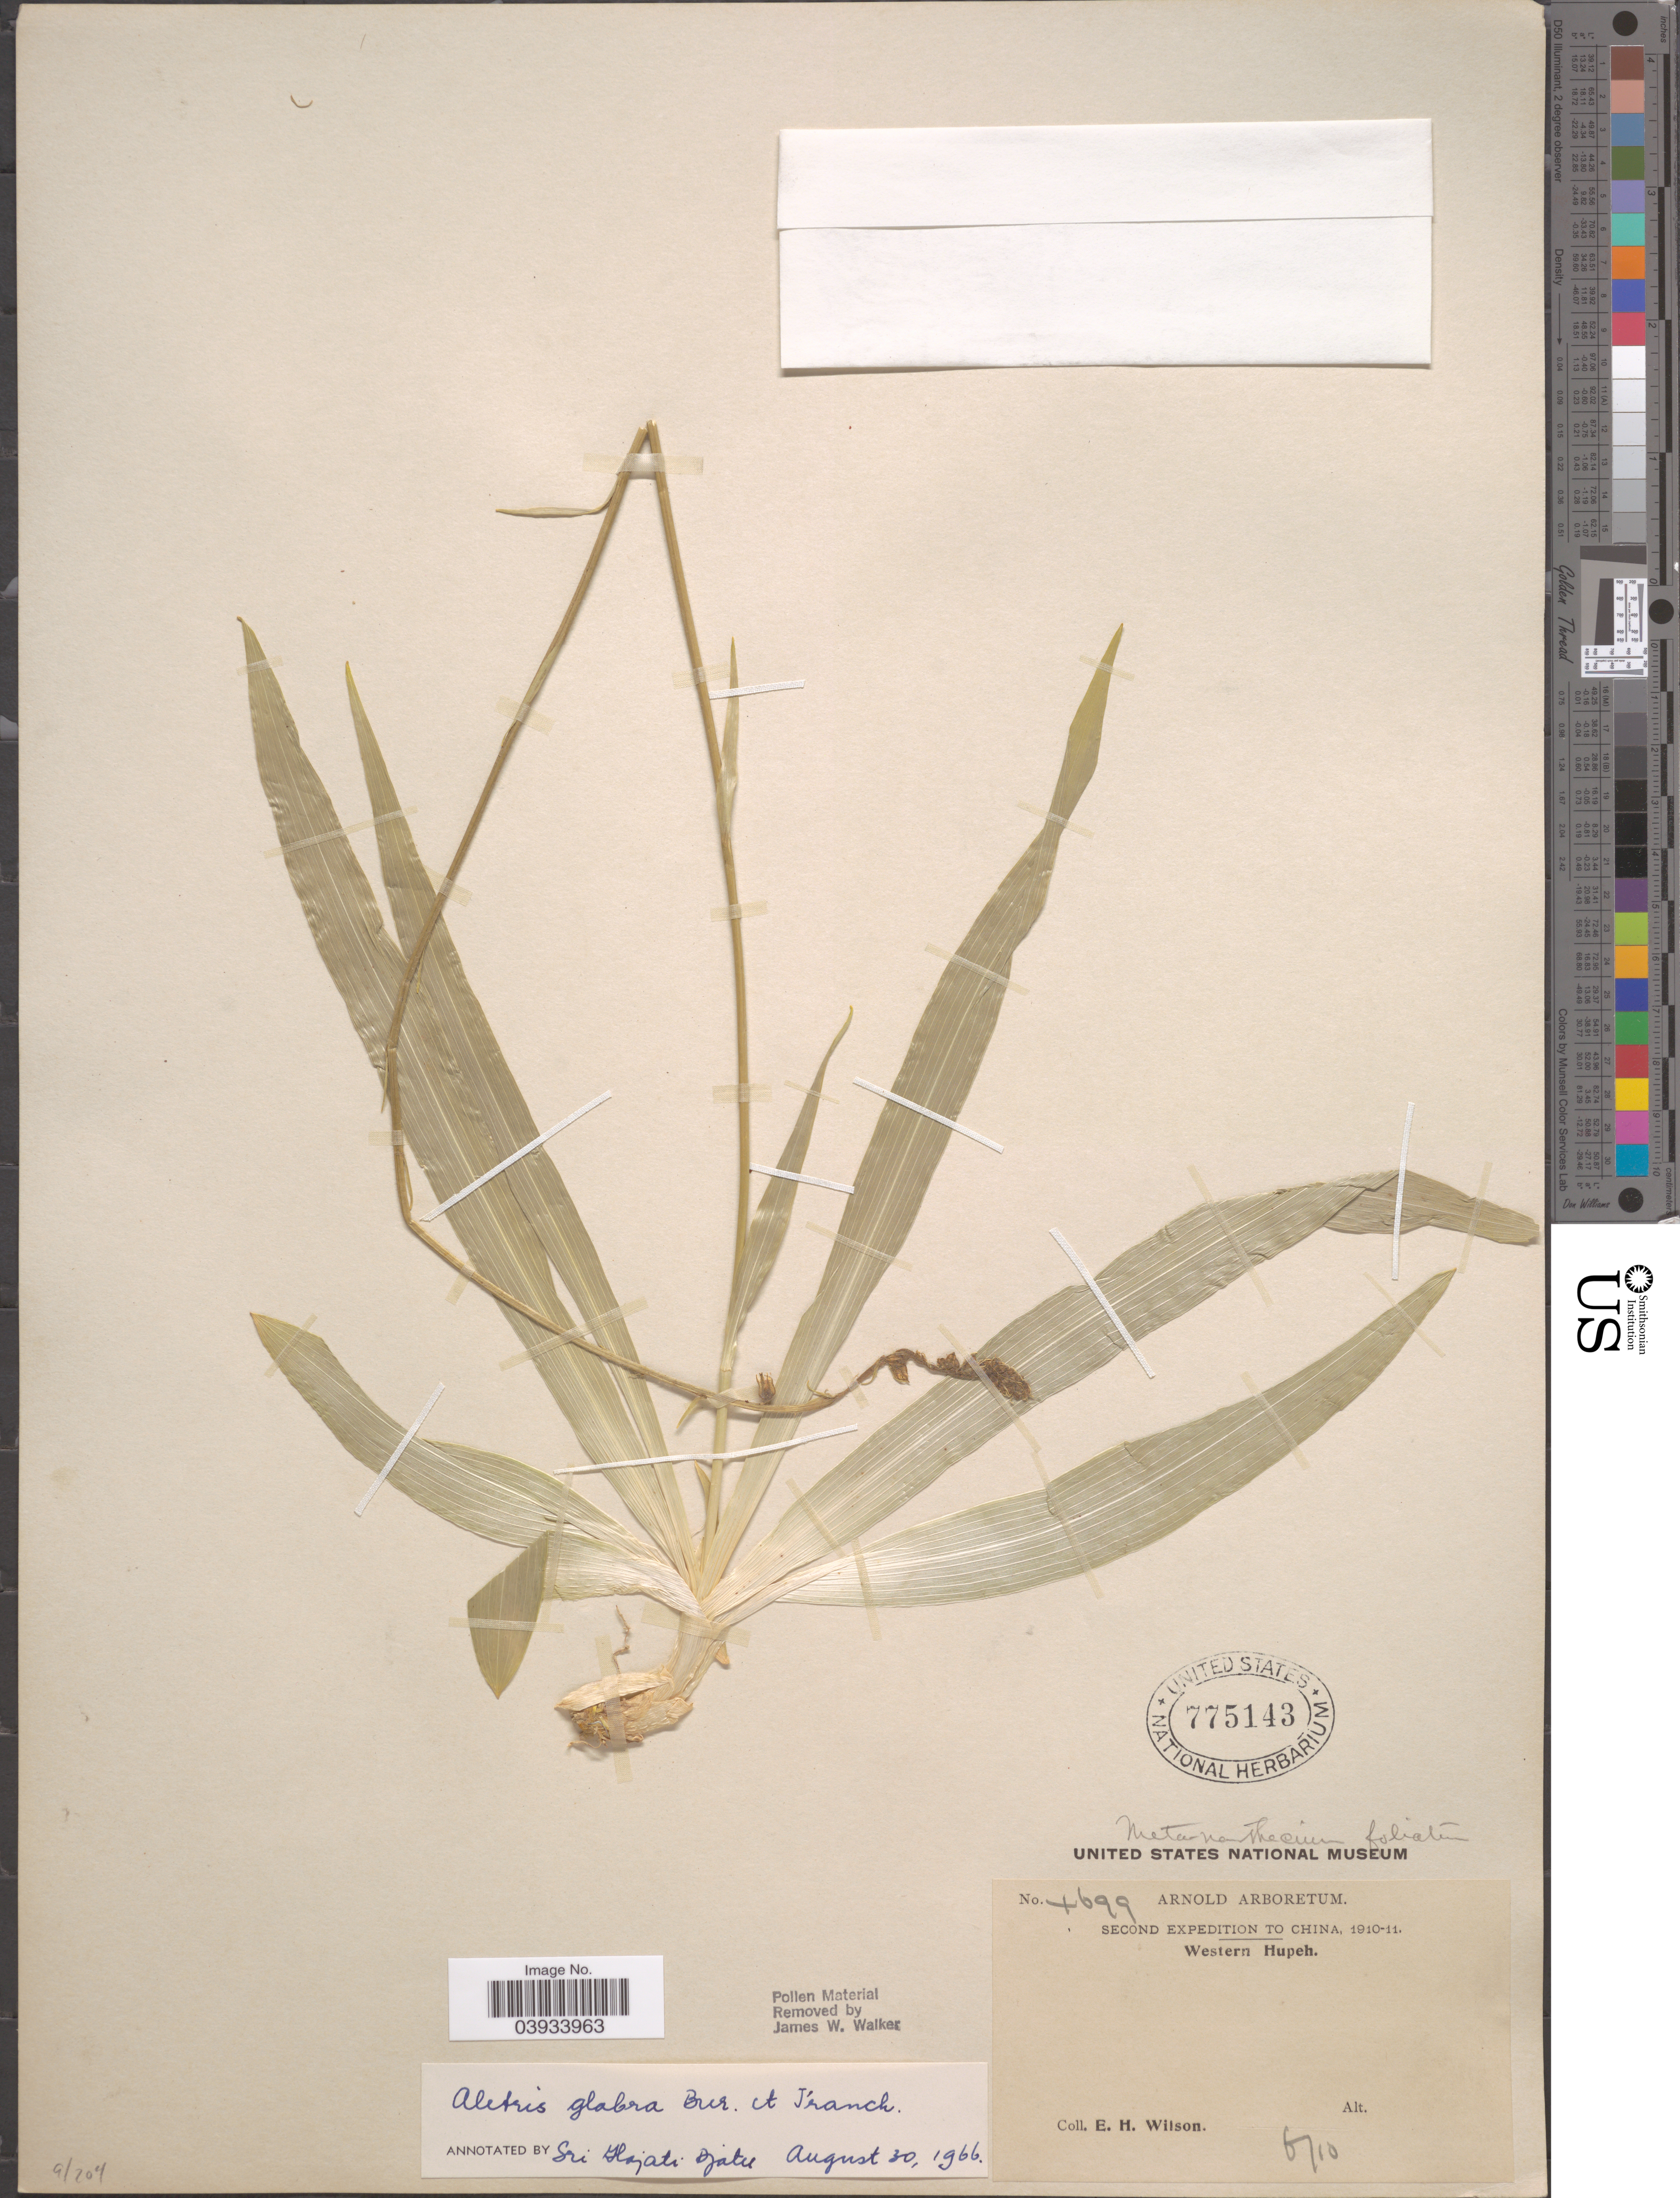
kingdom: Plantae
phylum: Tracheophyta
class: Liliopsida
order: Dioscoreales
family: Nartheciaceae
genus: Aletris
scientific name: Aletris glabra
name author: Bureau & Franch.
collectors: E. Wilson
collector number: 4699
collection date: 1910-06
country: China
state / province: Hubei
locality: Western Hupeh.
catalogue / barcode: US 775143